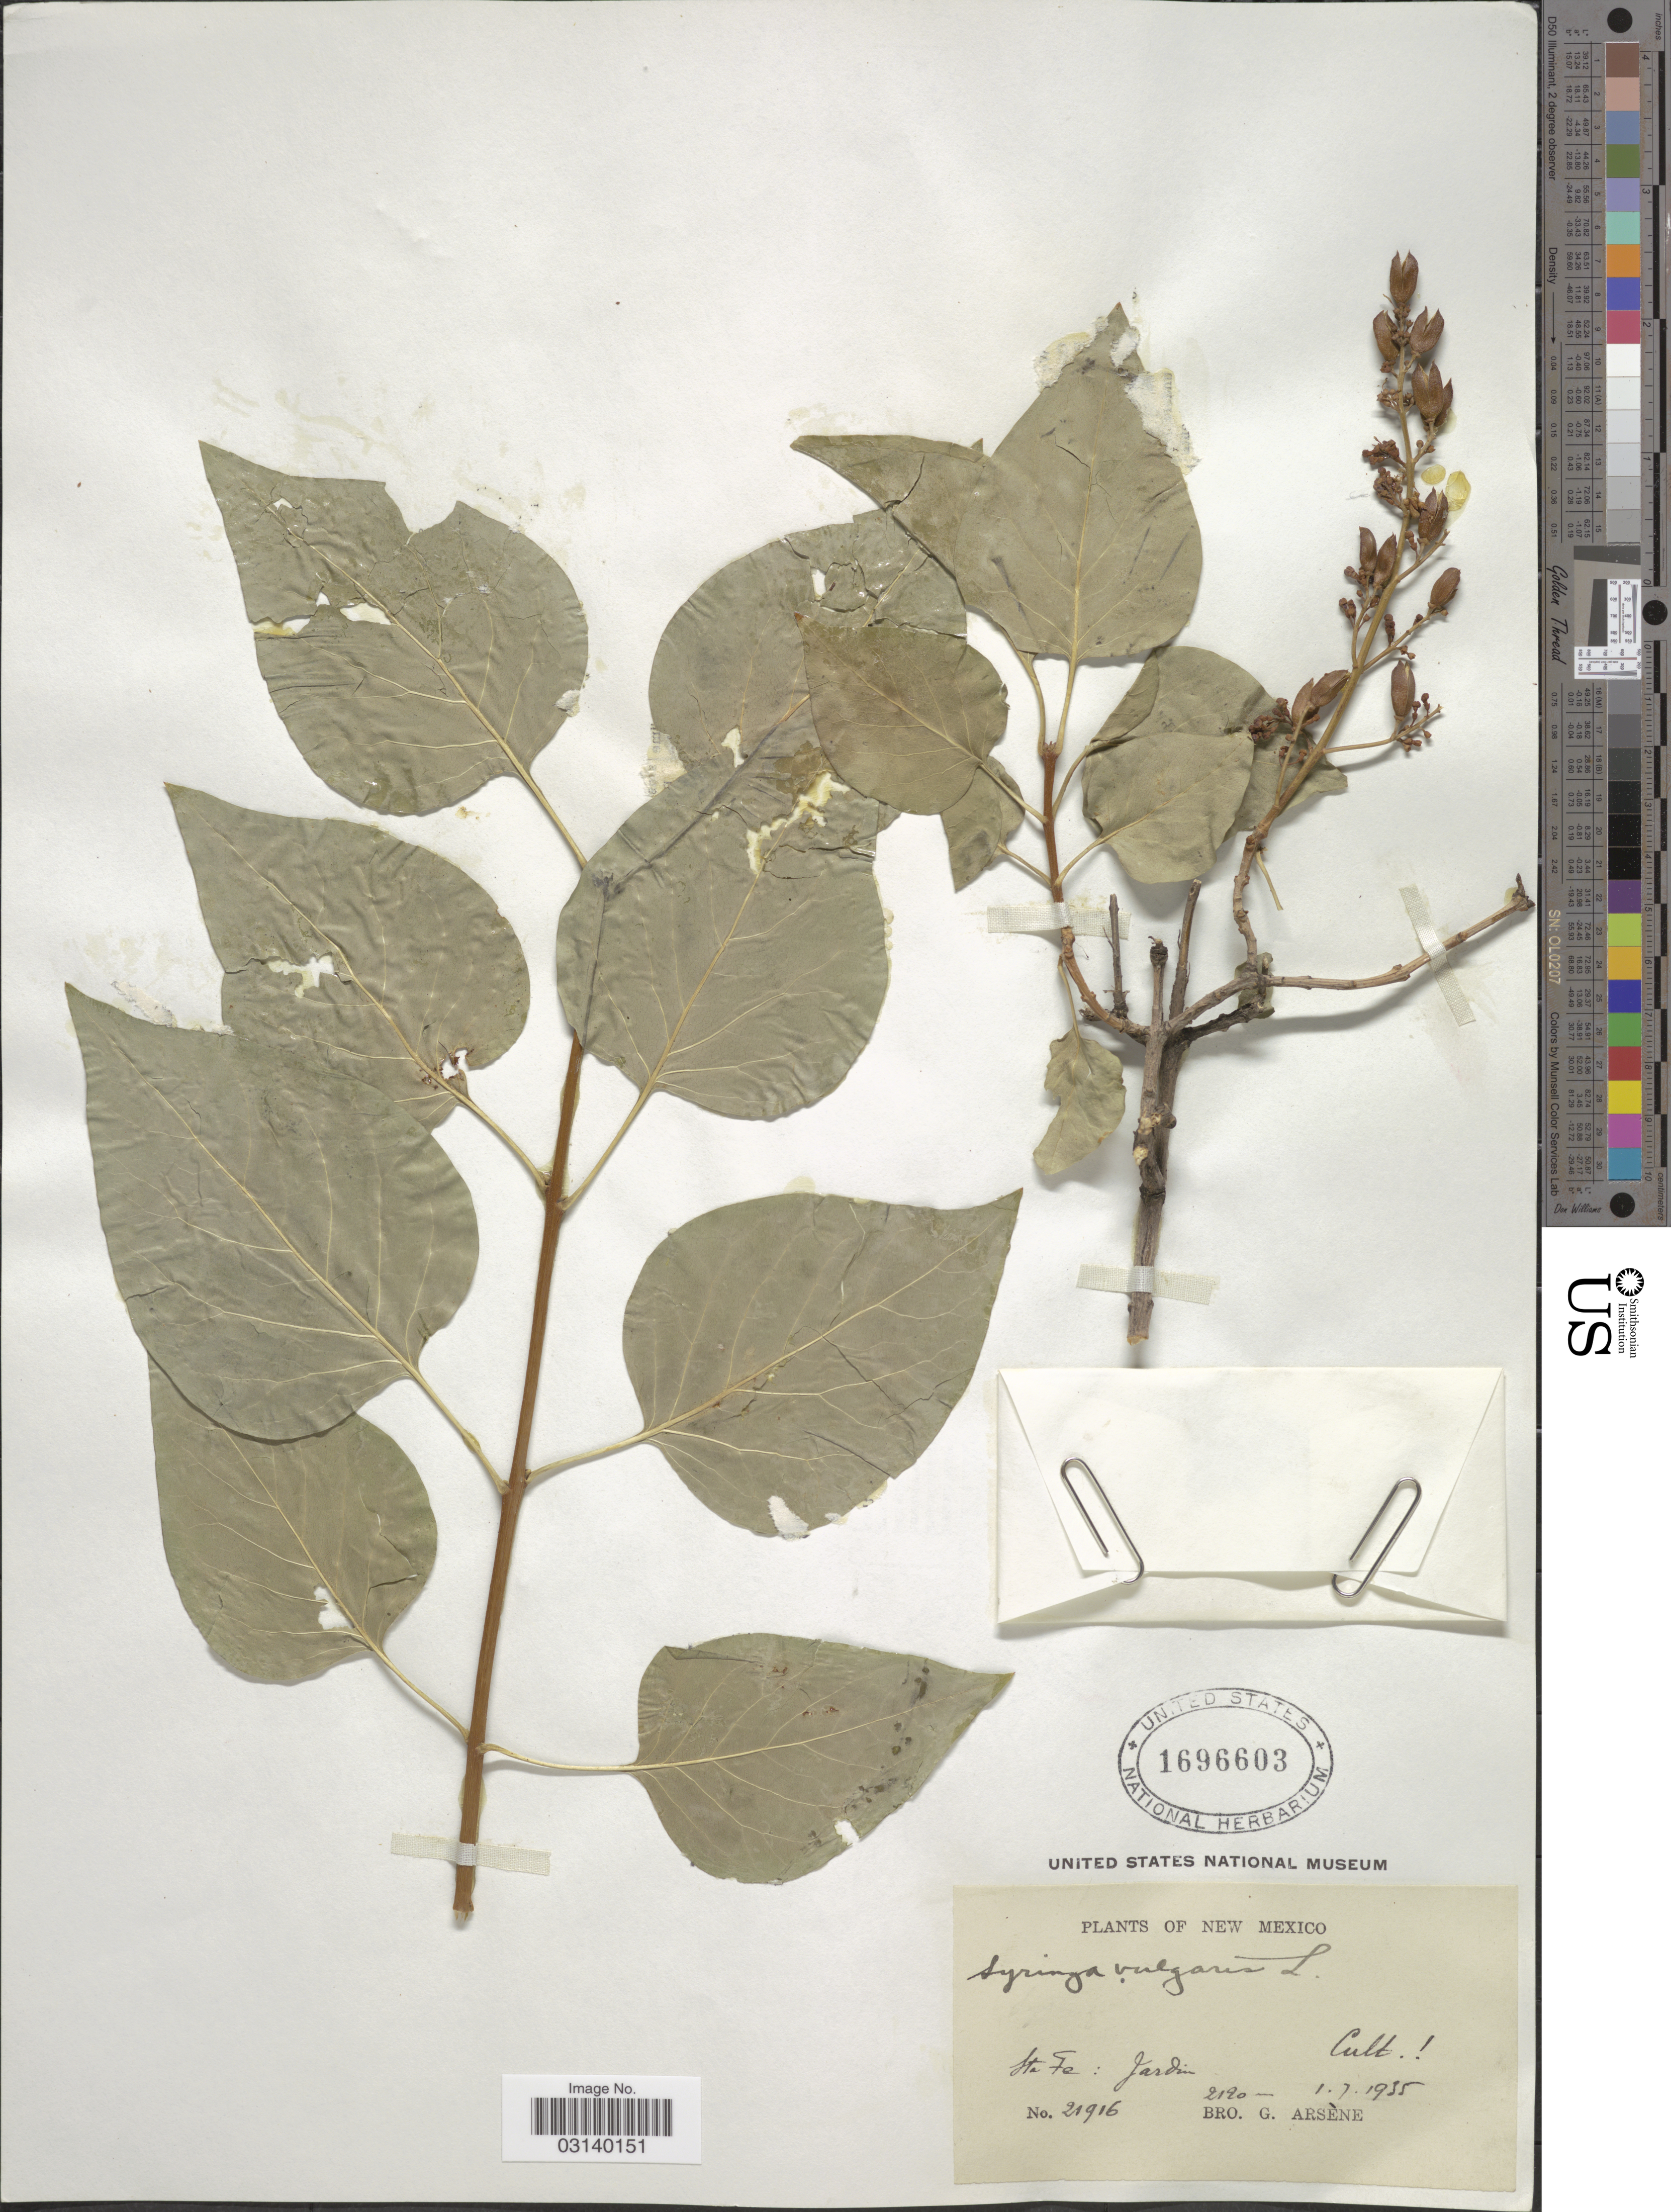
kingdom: Plantae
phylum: Tracheophyta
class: Magnoliopsida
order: Lamiales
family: Oleaceae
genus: Syringa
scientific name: Syringa vulgaris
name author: L.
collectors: Bro. G. Arsène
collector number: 21916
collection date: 1935-07-01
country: United States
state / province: New Mexico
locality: Sta Fe: Jardin.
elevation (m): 2120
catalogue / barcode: US 1696603